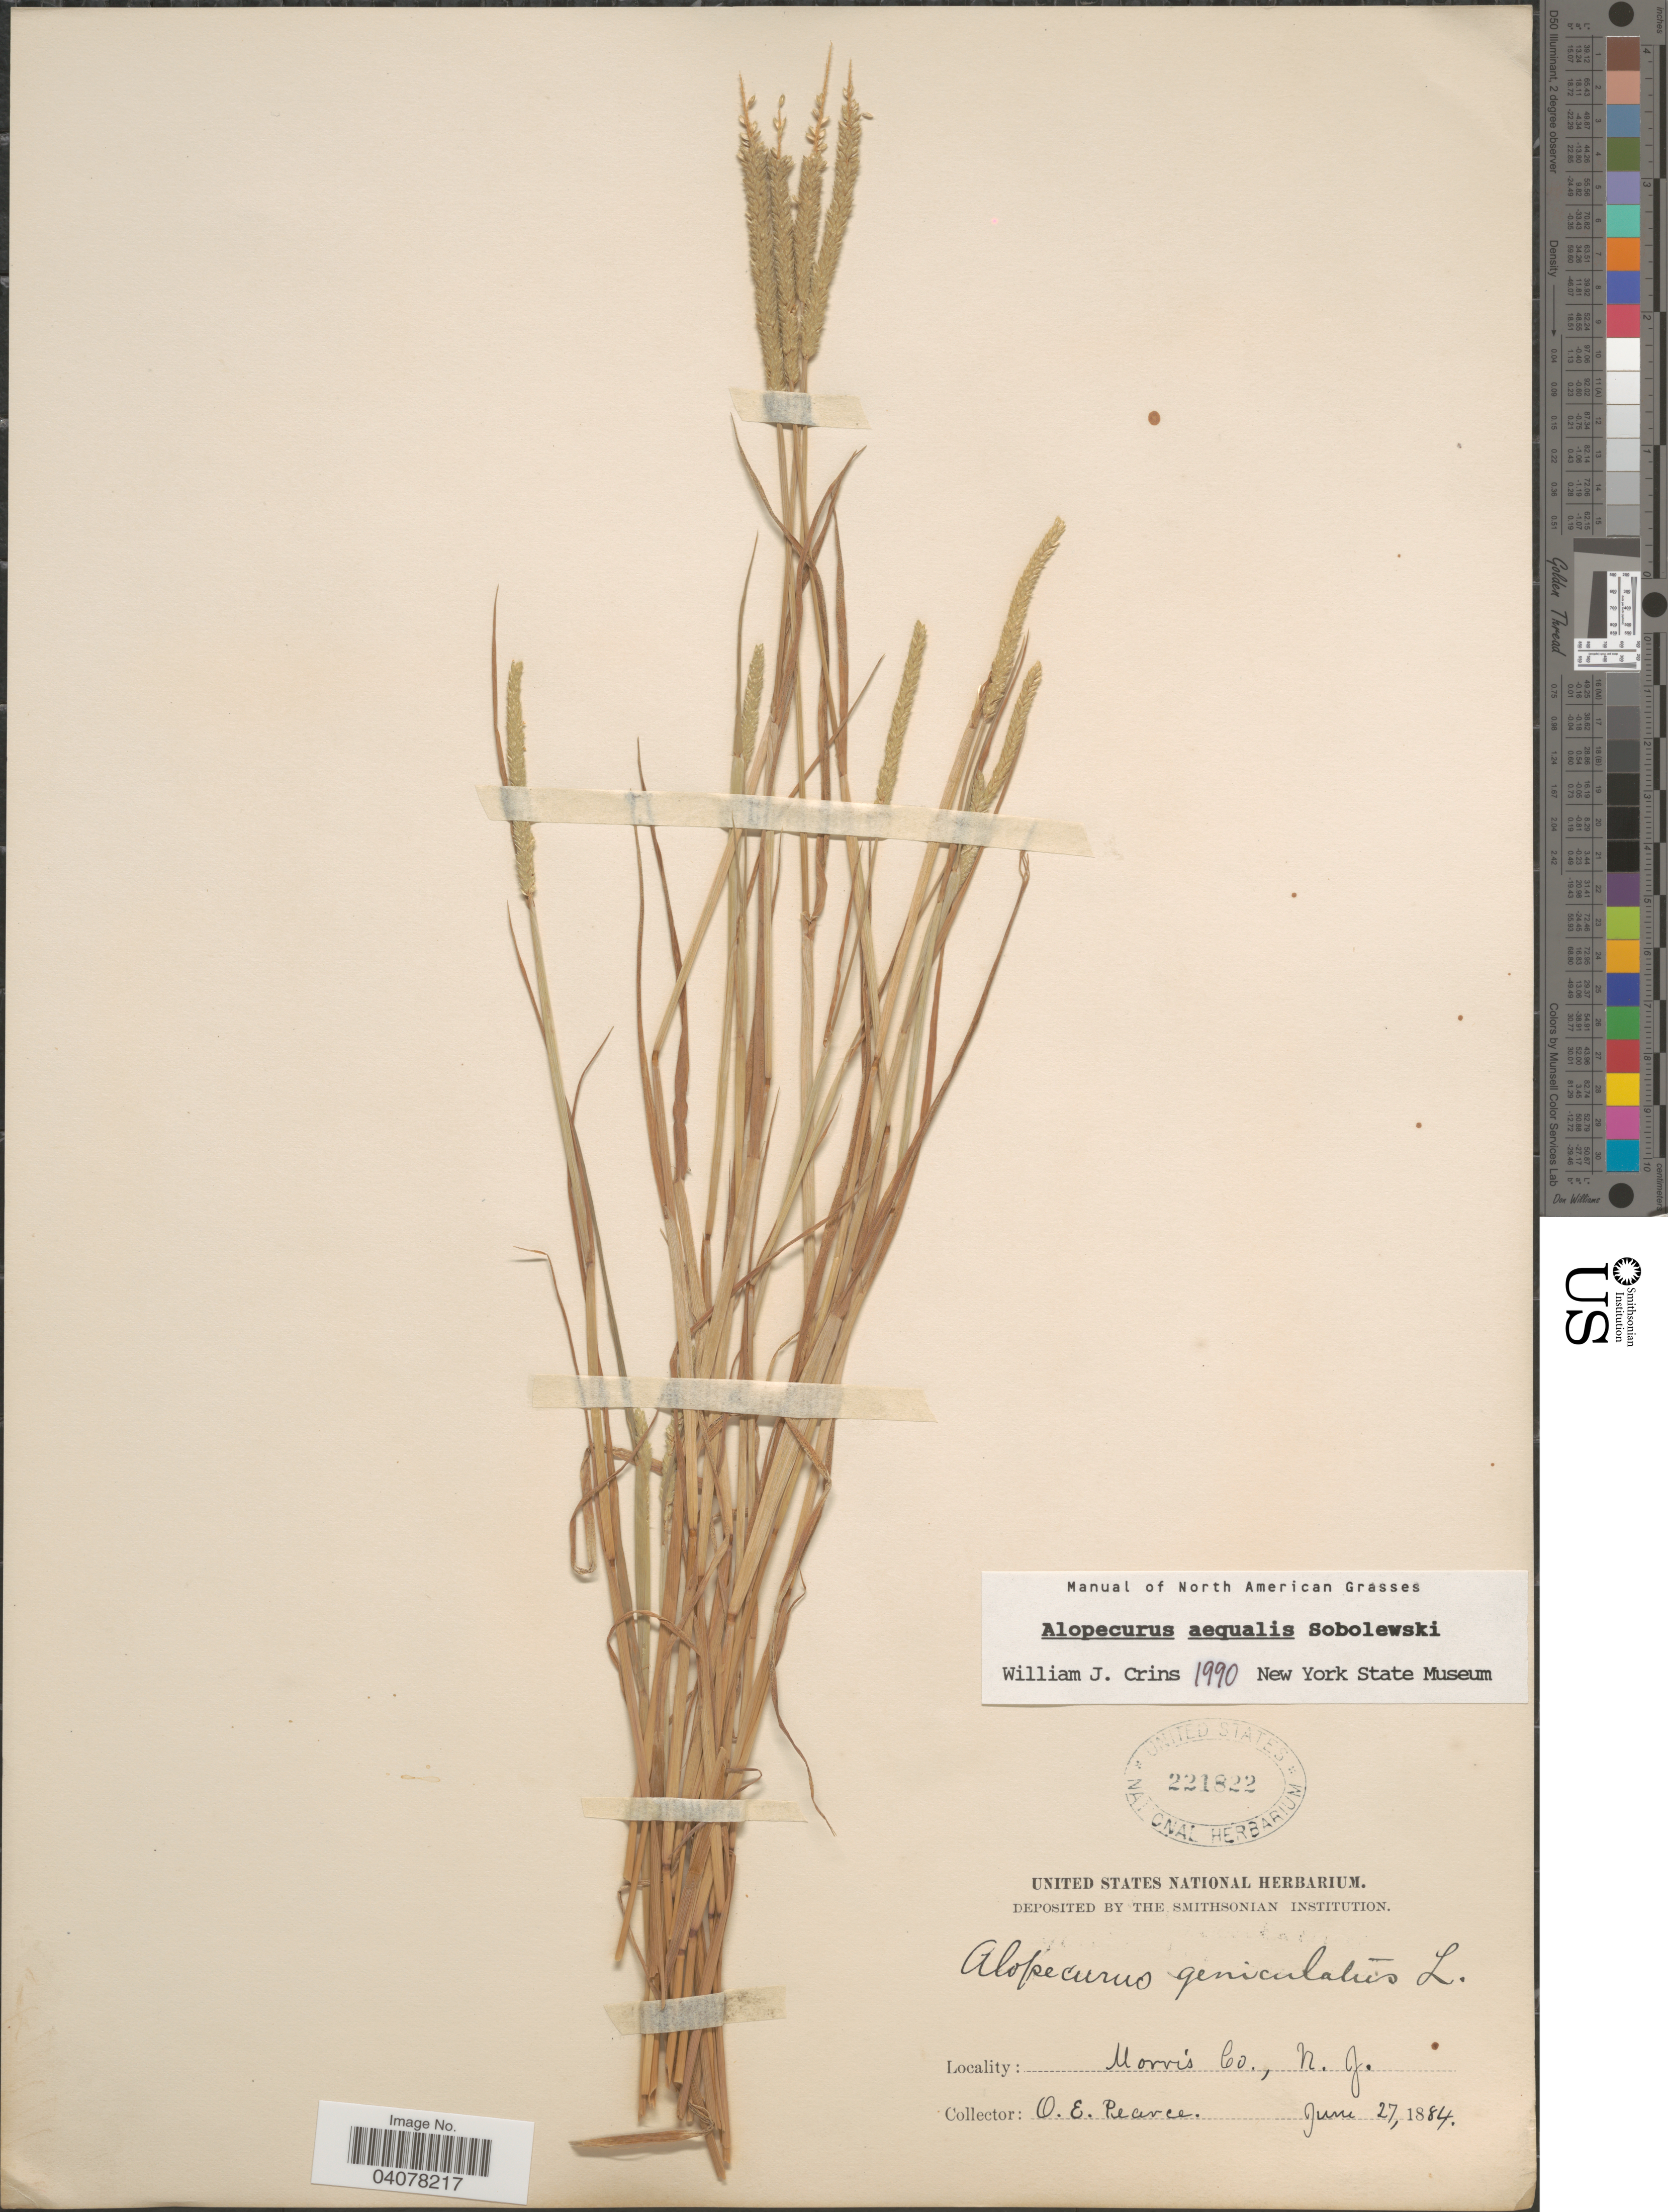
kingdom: Plantae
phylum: Tracheophyta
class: Liliopsida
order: Poales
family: Poaceae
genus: Alopecurus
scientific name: Alopecurus aequalis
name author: Sobol.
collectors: O. E. Pearce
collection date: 1884-06-27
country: United States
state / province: New Jersey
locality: Morris Co.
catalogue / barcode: US 221822